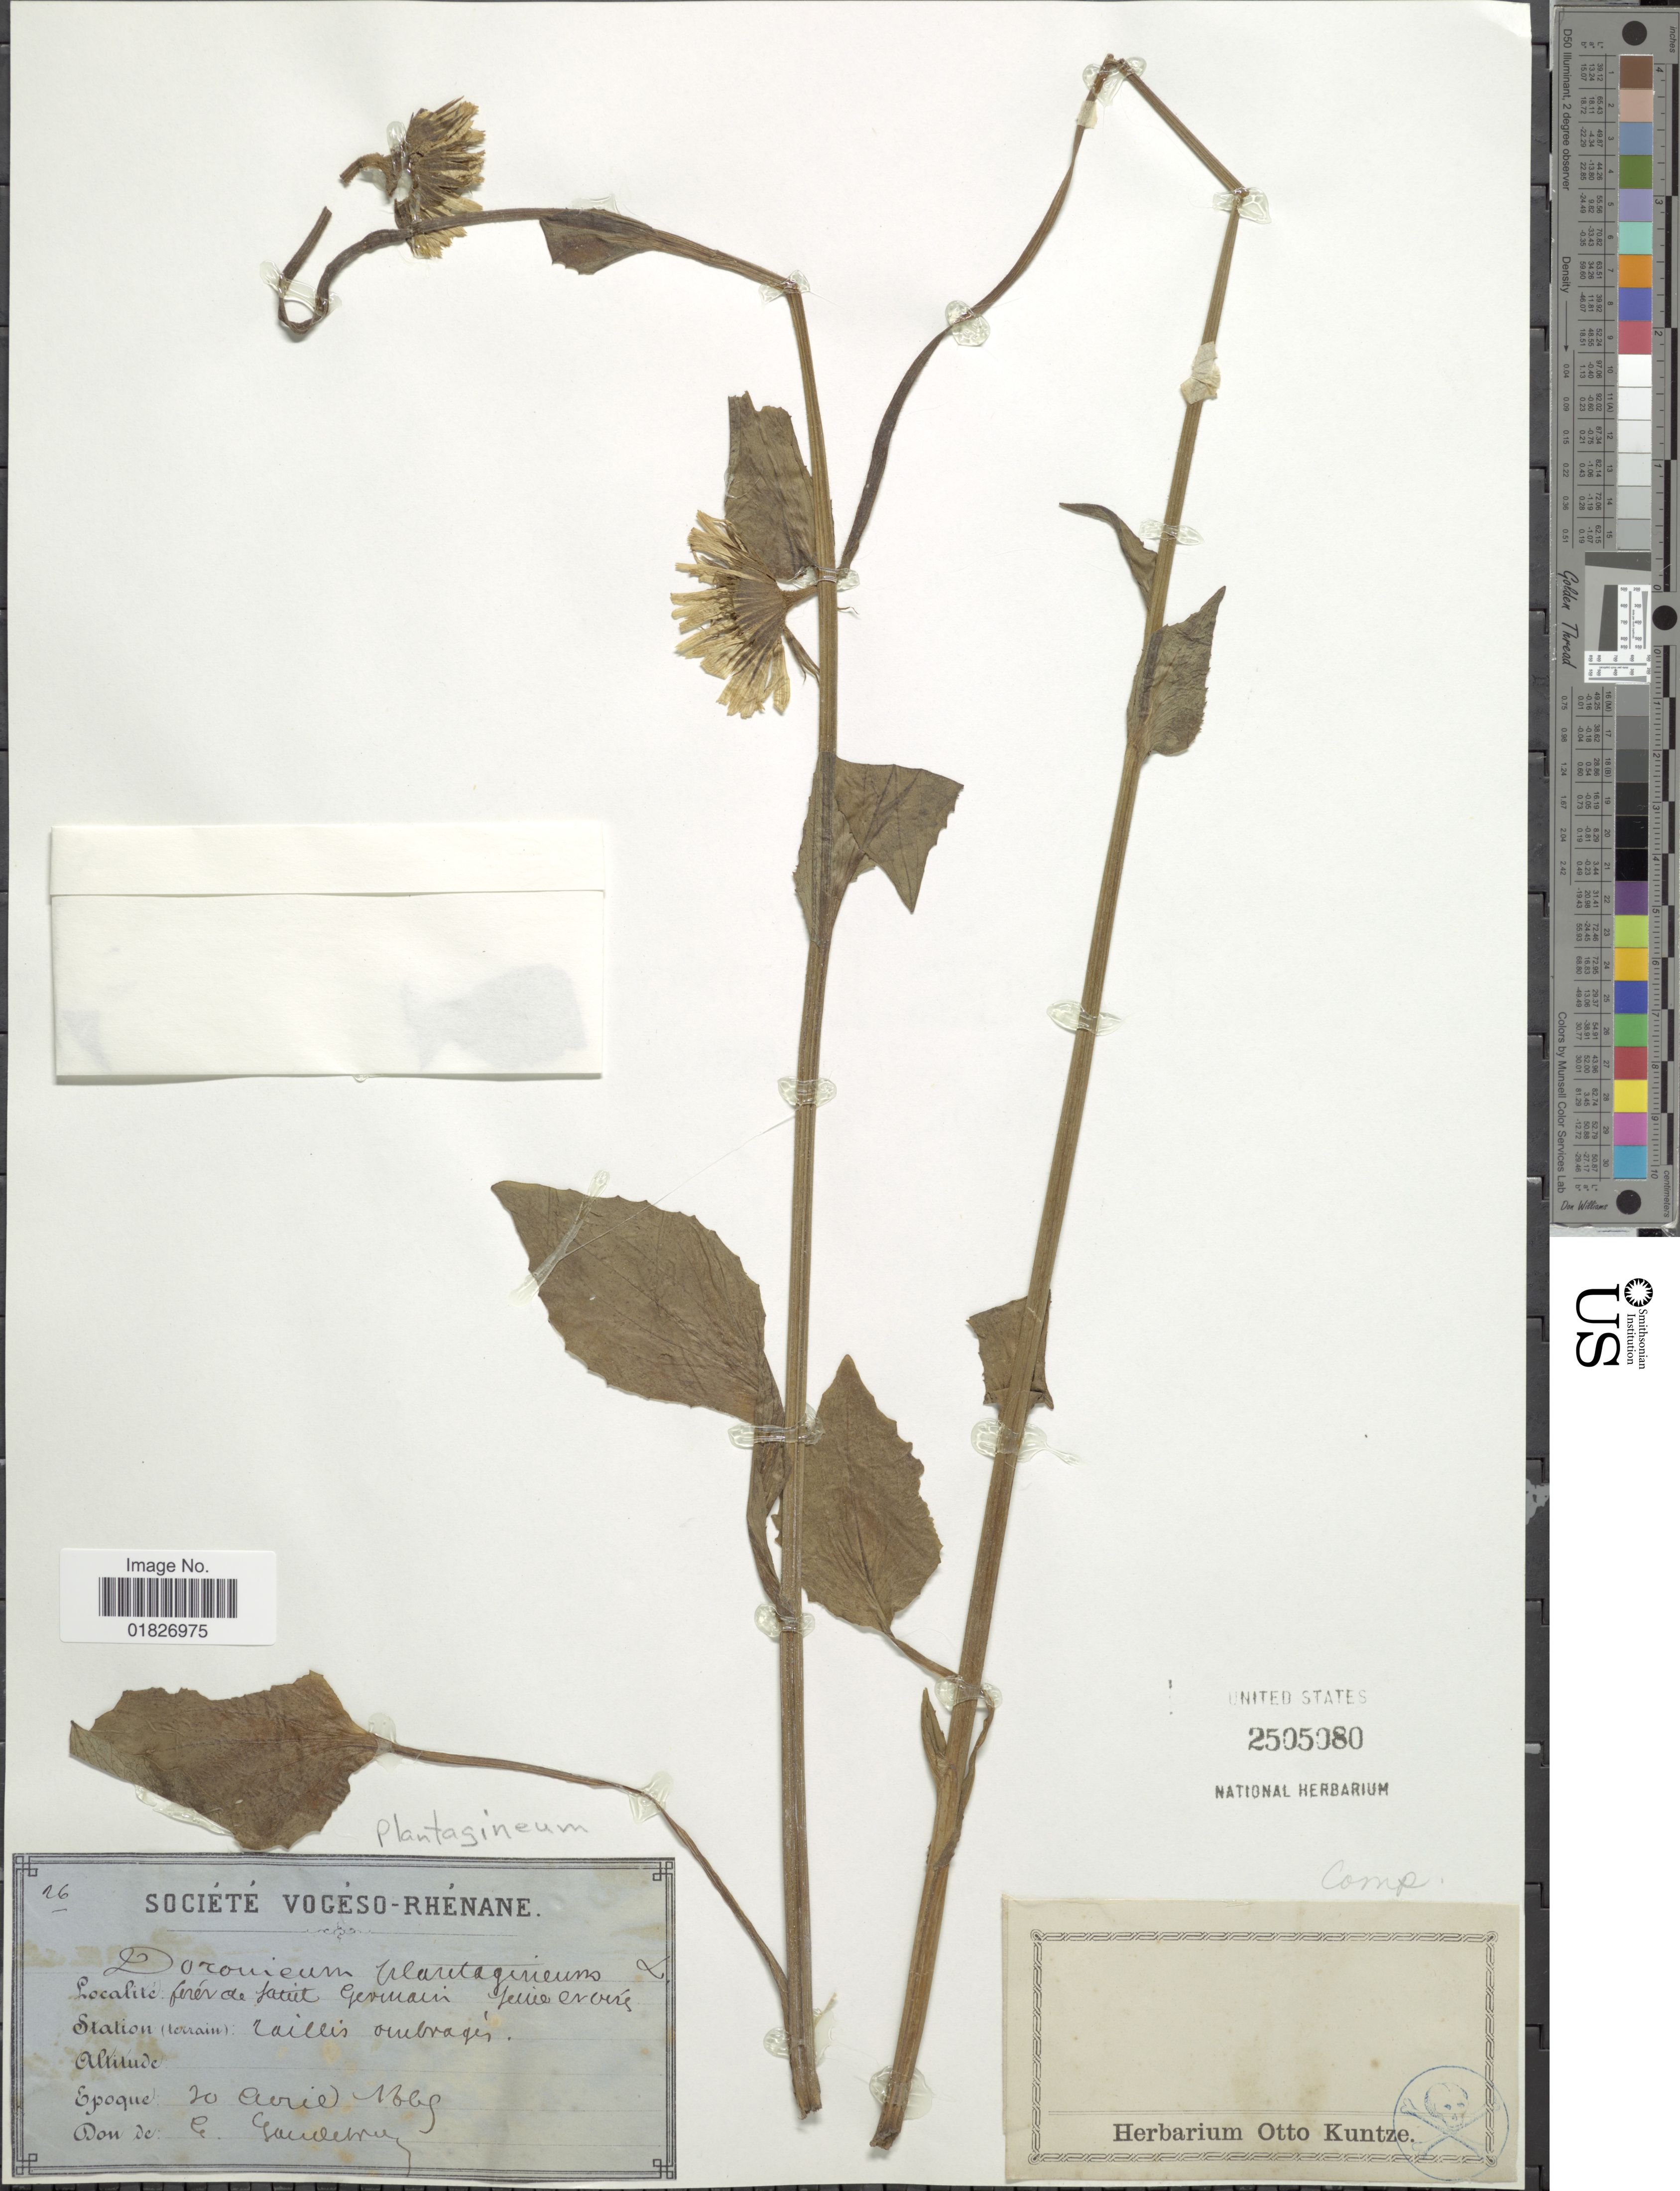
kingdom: Plantae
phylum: Tracheophyta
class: Magnoliopsida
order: Asterales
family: Asteraceae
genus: Doronicum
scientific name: Doronicum plantagineum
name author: L.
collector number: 26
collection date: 1889-04-20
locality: Ferer de fatiet Gevinain [interpreted]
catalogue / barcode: US 2505080